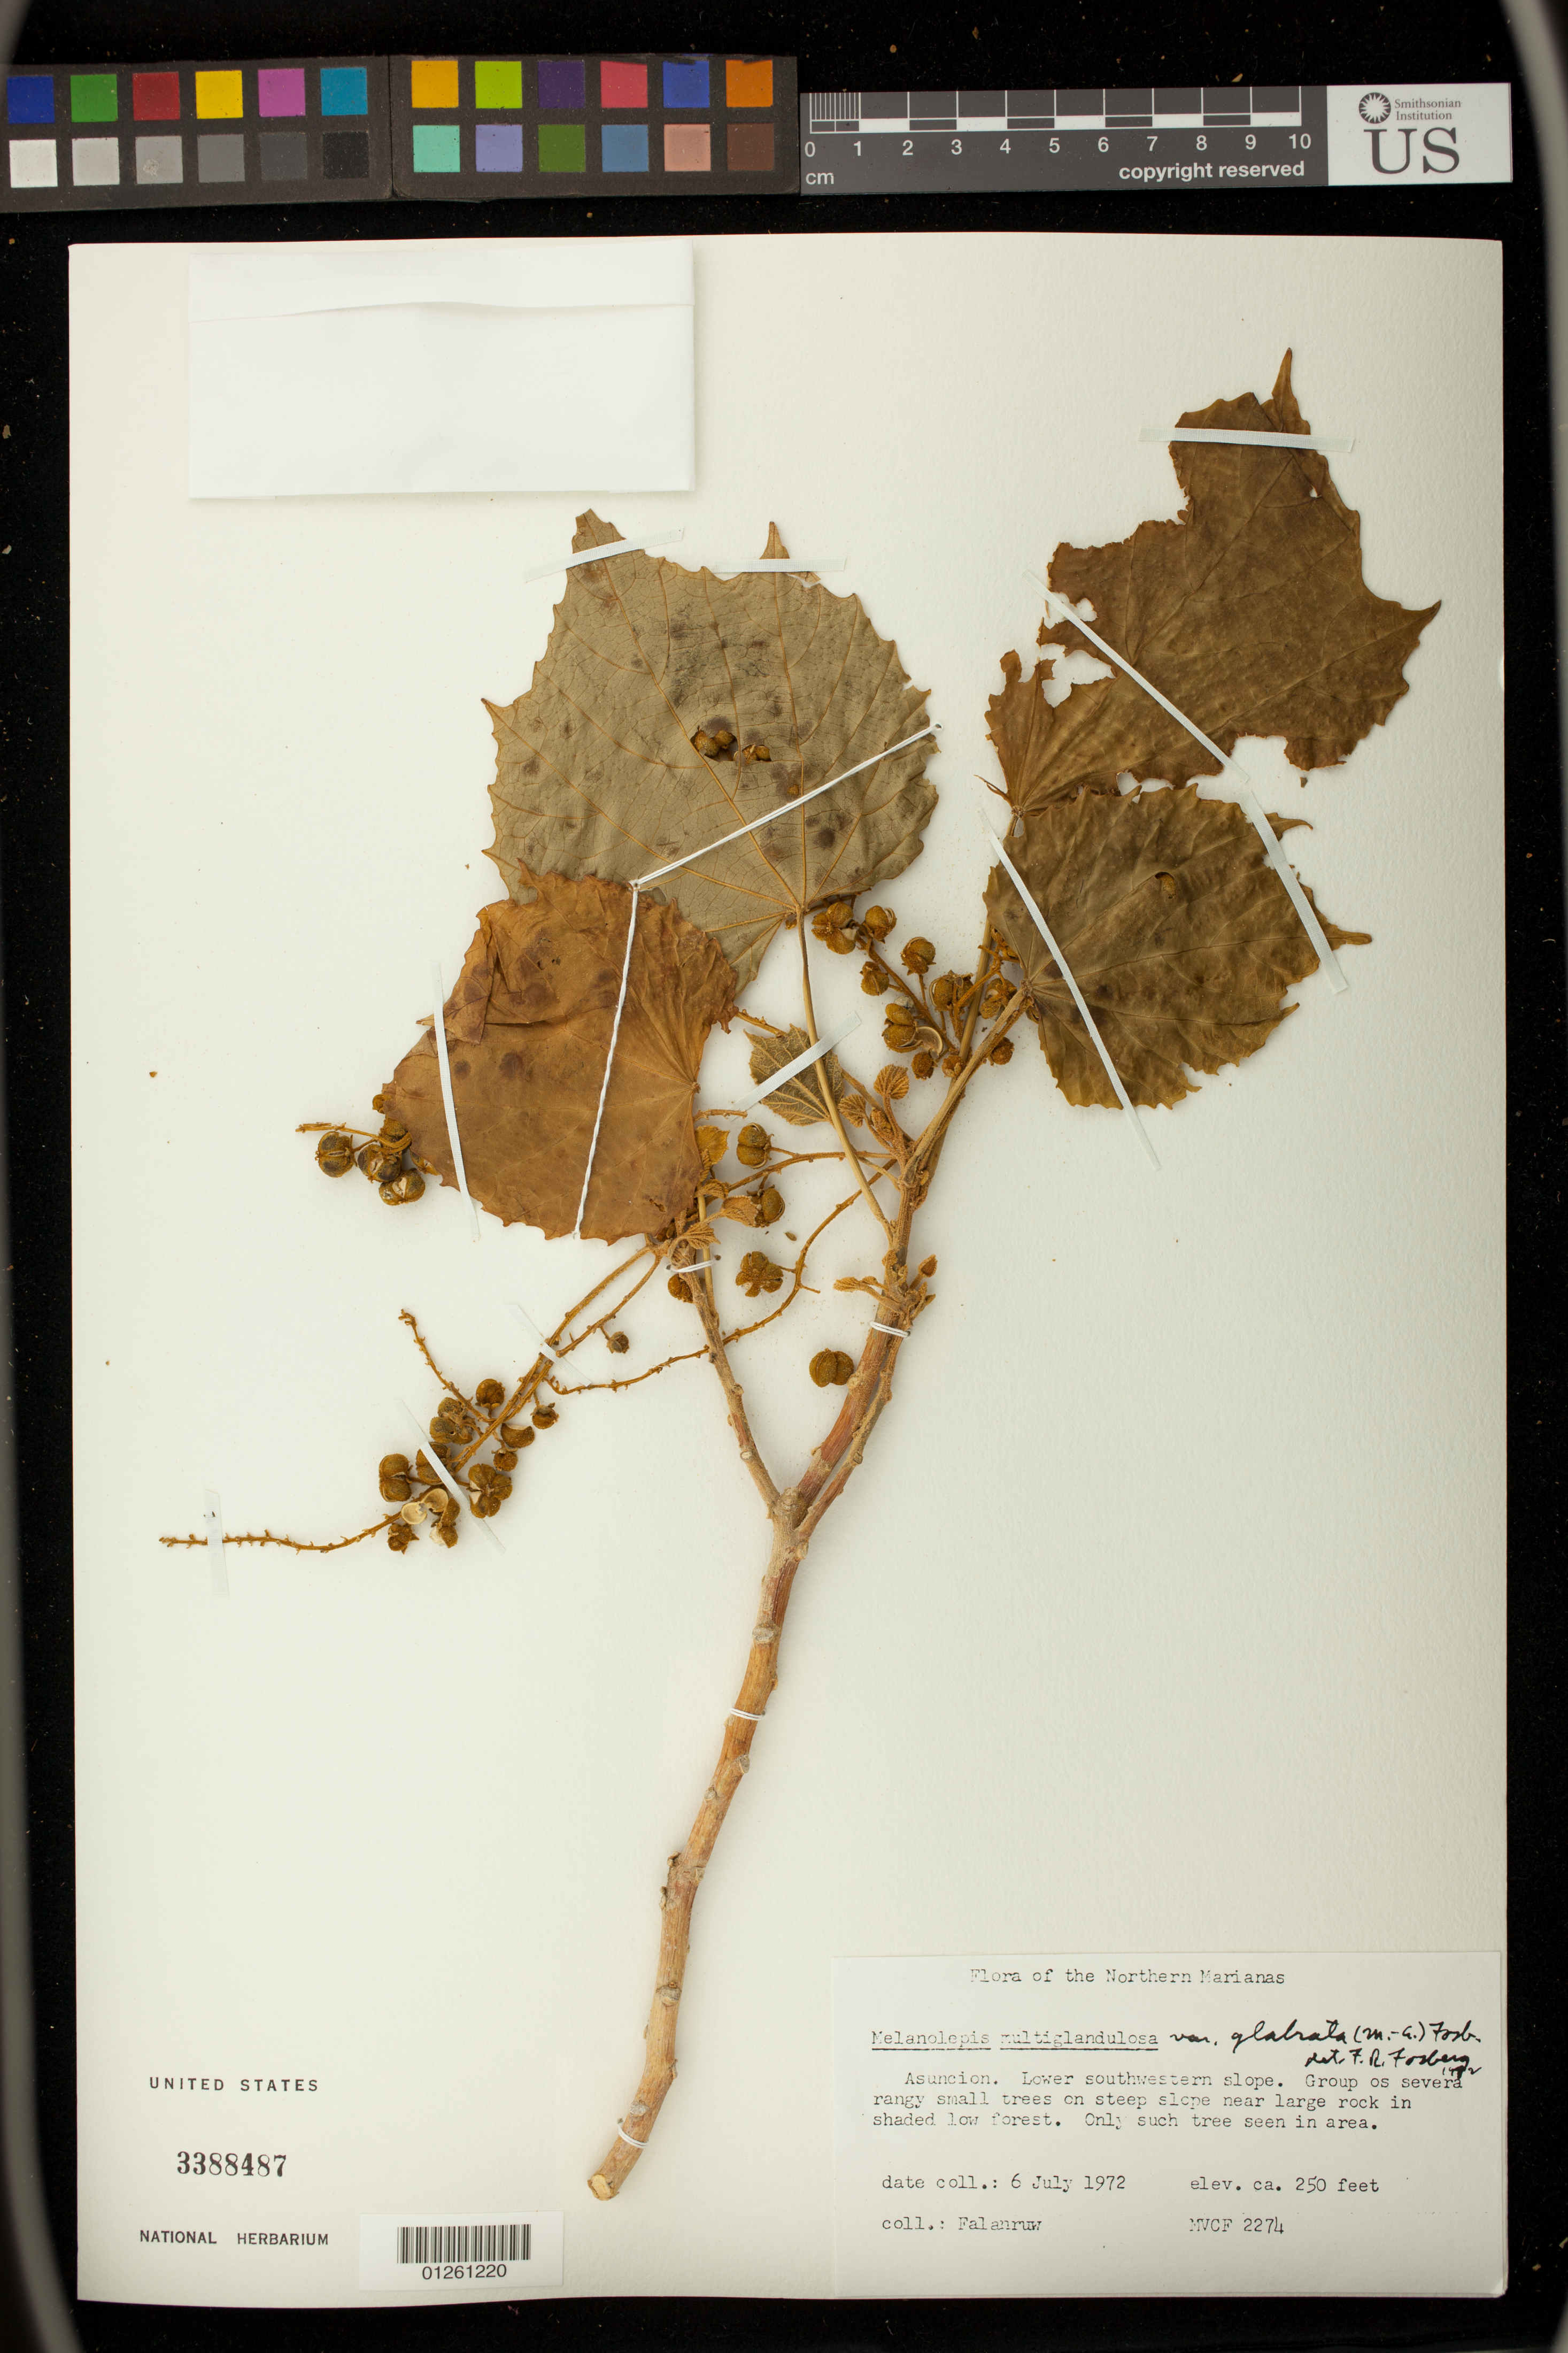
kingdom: Plantae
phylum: Tracheophyta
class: Magnoliopsida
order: Malpighiales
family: Euphorbiaceae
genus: Melanolepis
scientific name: Melanolepis multiglandulosa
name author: (Reinw. ex Blume) Rchb. f. & Zoll.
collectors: M. V. Falanruw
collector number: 2274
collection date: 1972-07-06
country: Northern Mariana Islands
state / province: Northern Islands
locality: Asuncion.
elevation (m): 76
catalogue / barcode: US 3388487